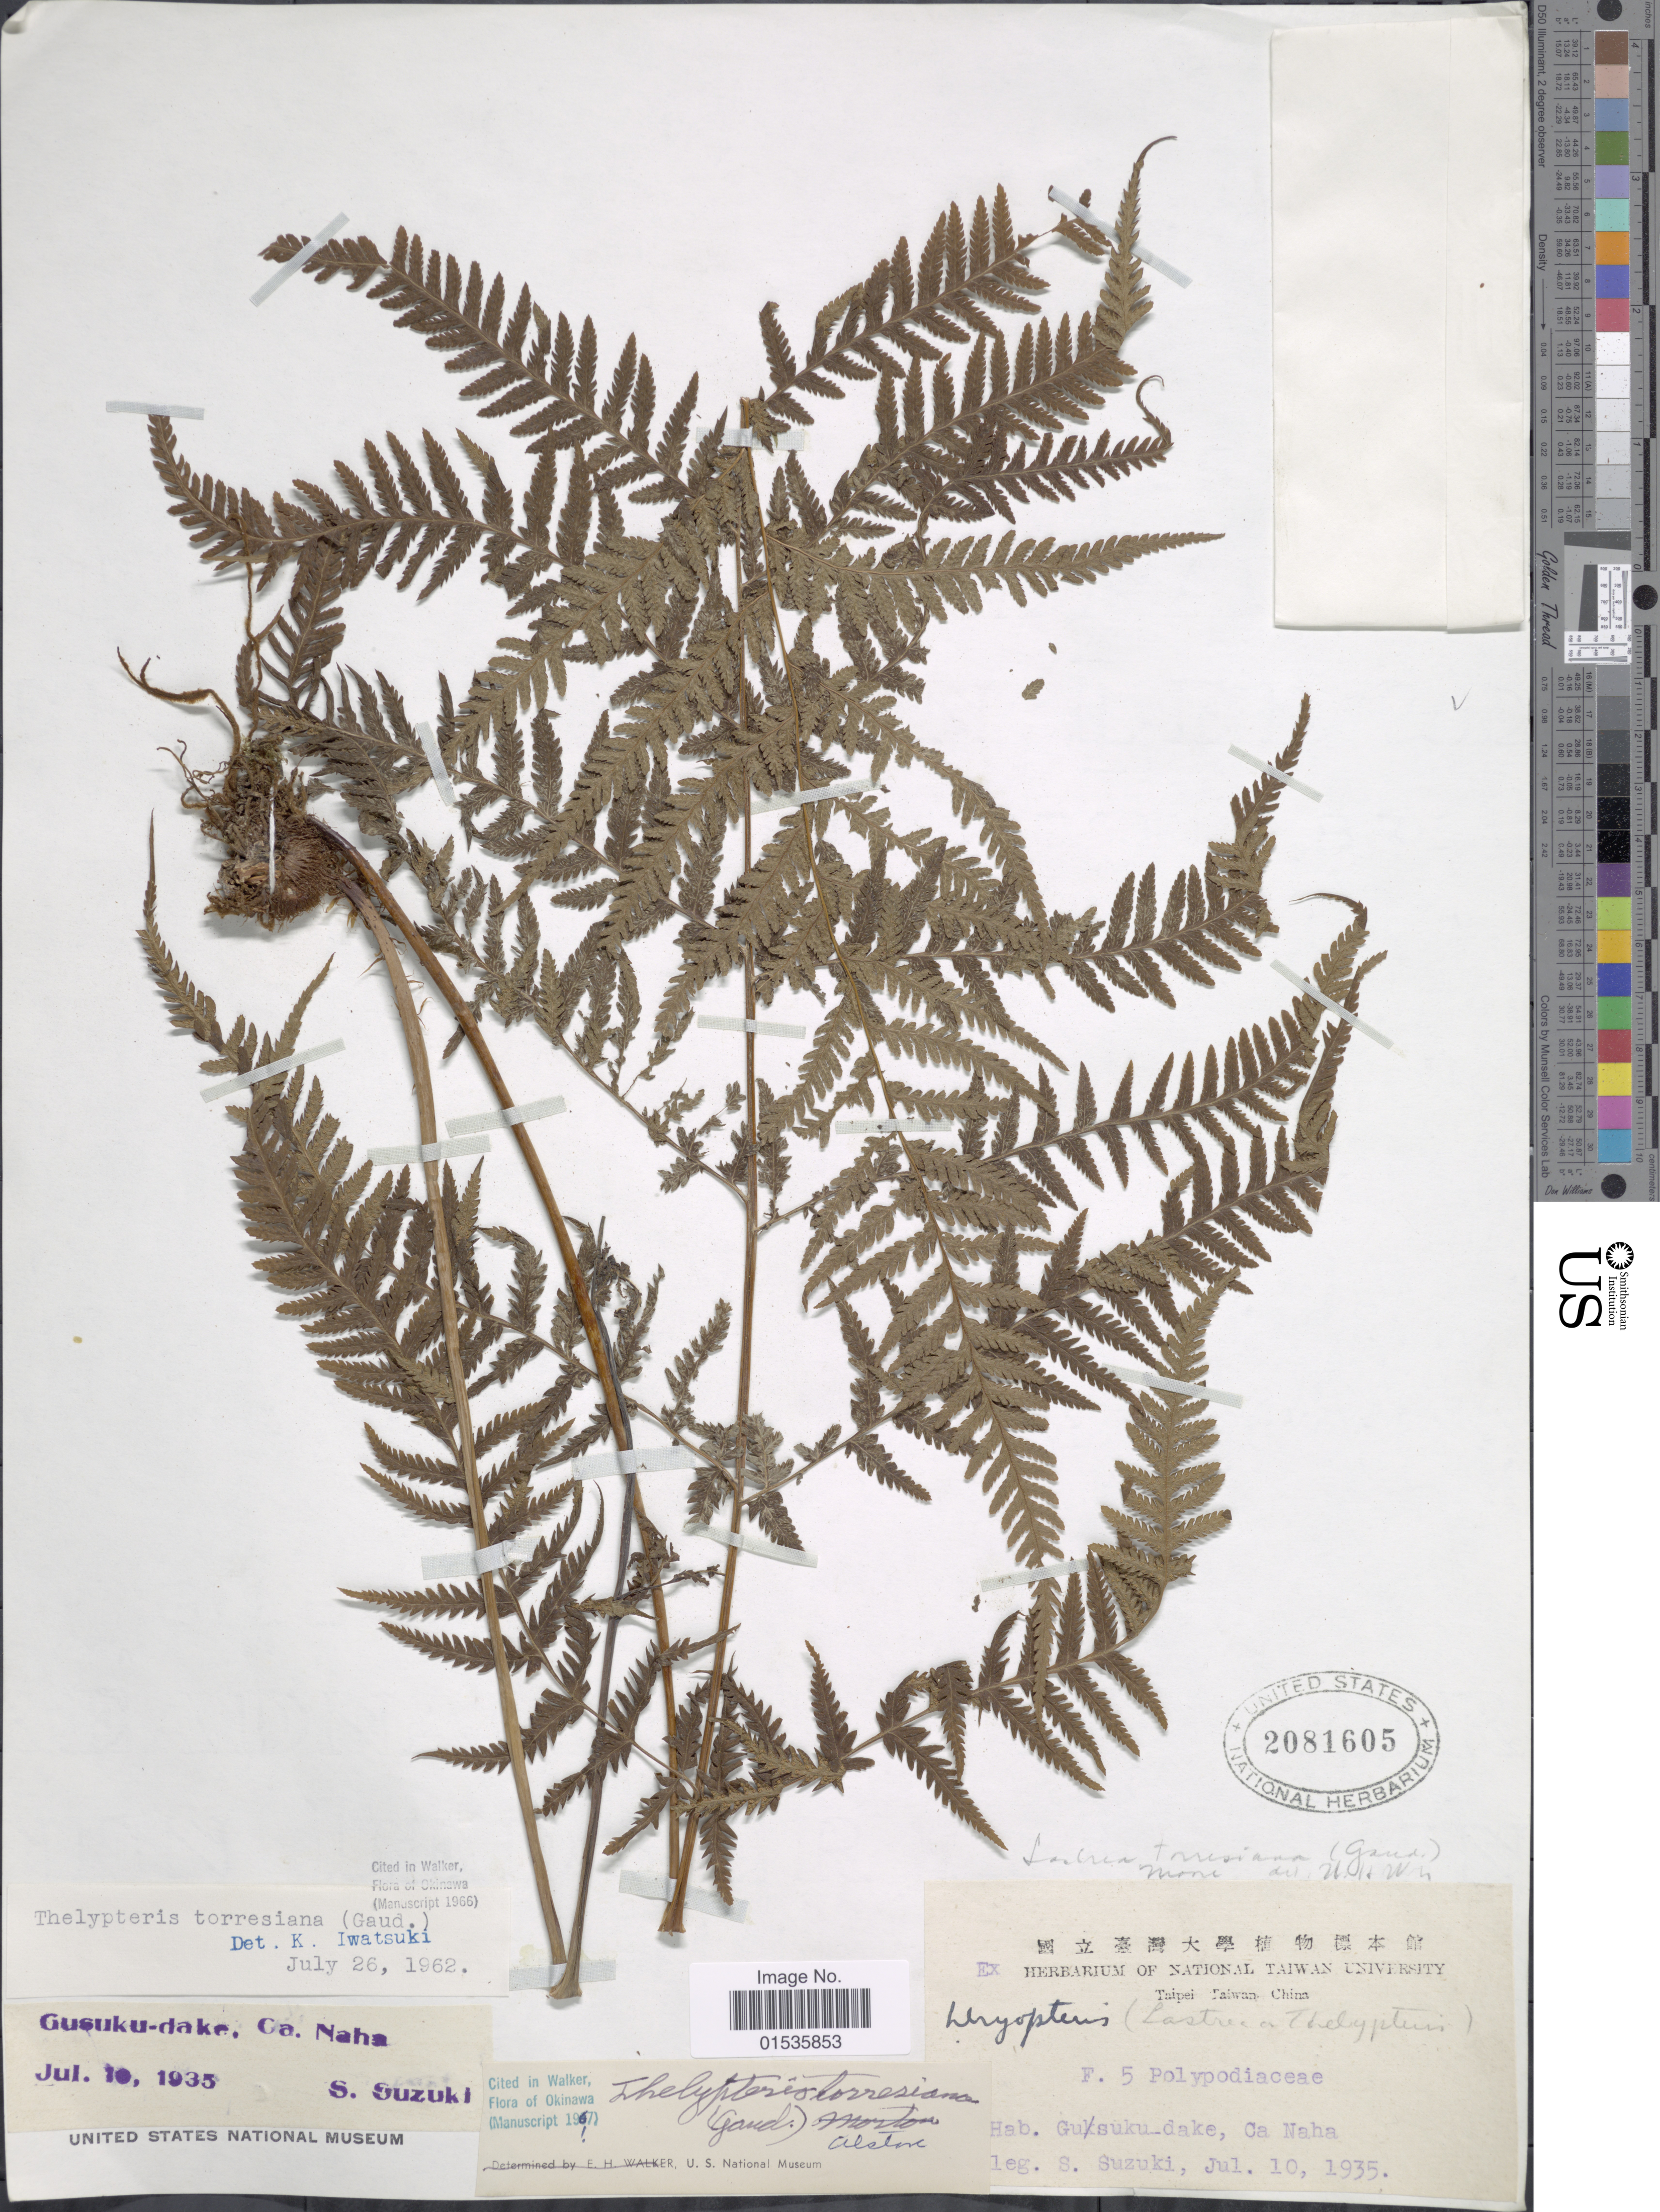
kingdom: Plantae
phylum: Tracheophyta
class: Polypodiopsida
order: Polypodiales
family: Thelypteridaceae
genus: Macrothelypteris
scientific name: Macrothelypteris torresiana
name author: (Gaudich.) Ching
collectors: S. Suzuki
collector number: F5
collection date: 1935-07-10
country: Japan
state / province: Okinawa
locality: Gusuku-dake, Ca. Naha.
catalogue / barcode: US 2081605